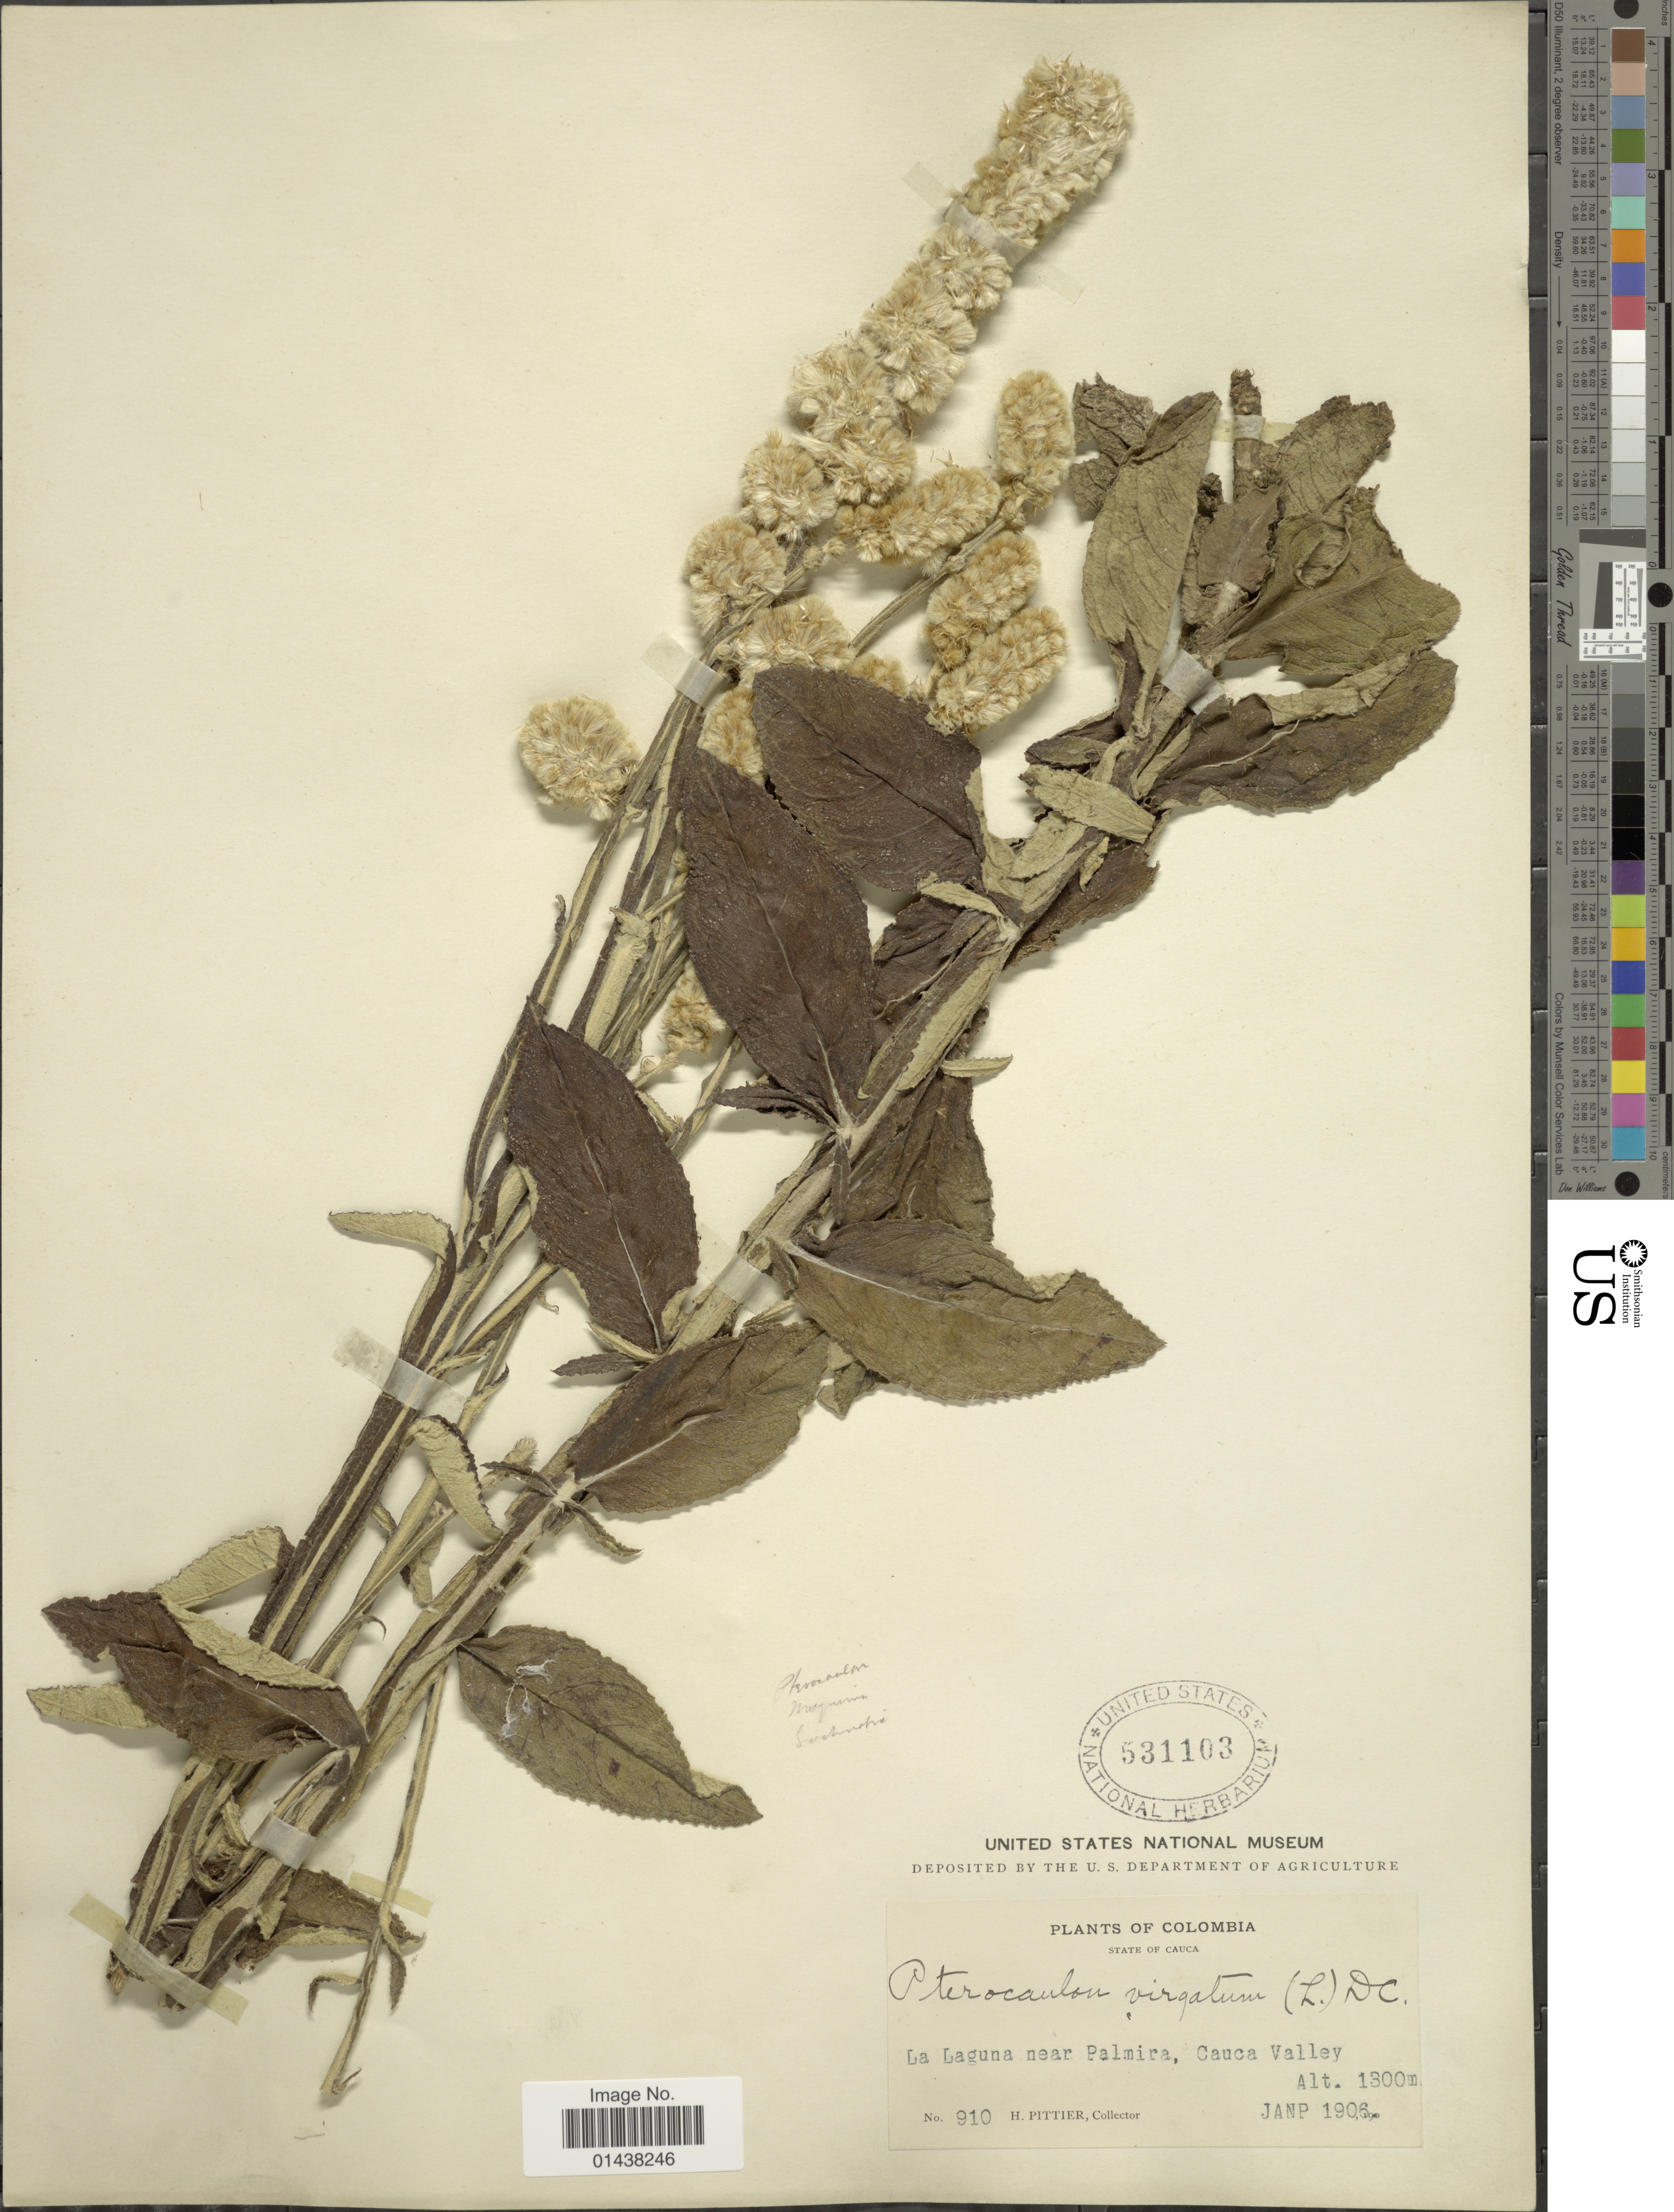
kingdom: Plantae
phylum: Tracheophyta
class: Magnoliopsida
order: Asterales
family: Asteraceae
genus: Pterocaulon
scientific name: Pterocaulon virgatum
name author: (L.) DC.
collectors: H. F. Pittier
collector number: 910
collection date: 1906-01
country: Colombia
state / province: Cauca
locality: La Laguna near Palmira, Cauca Valley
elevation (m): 1300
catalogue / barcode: US 531103